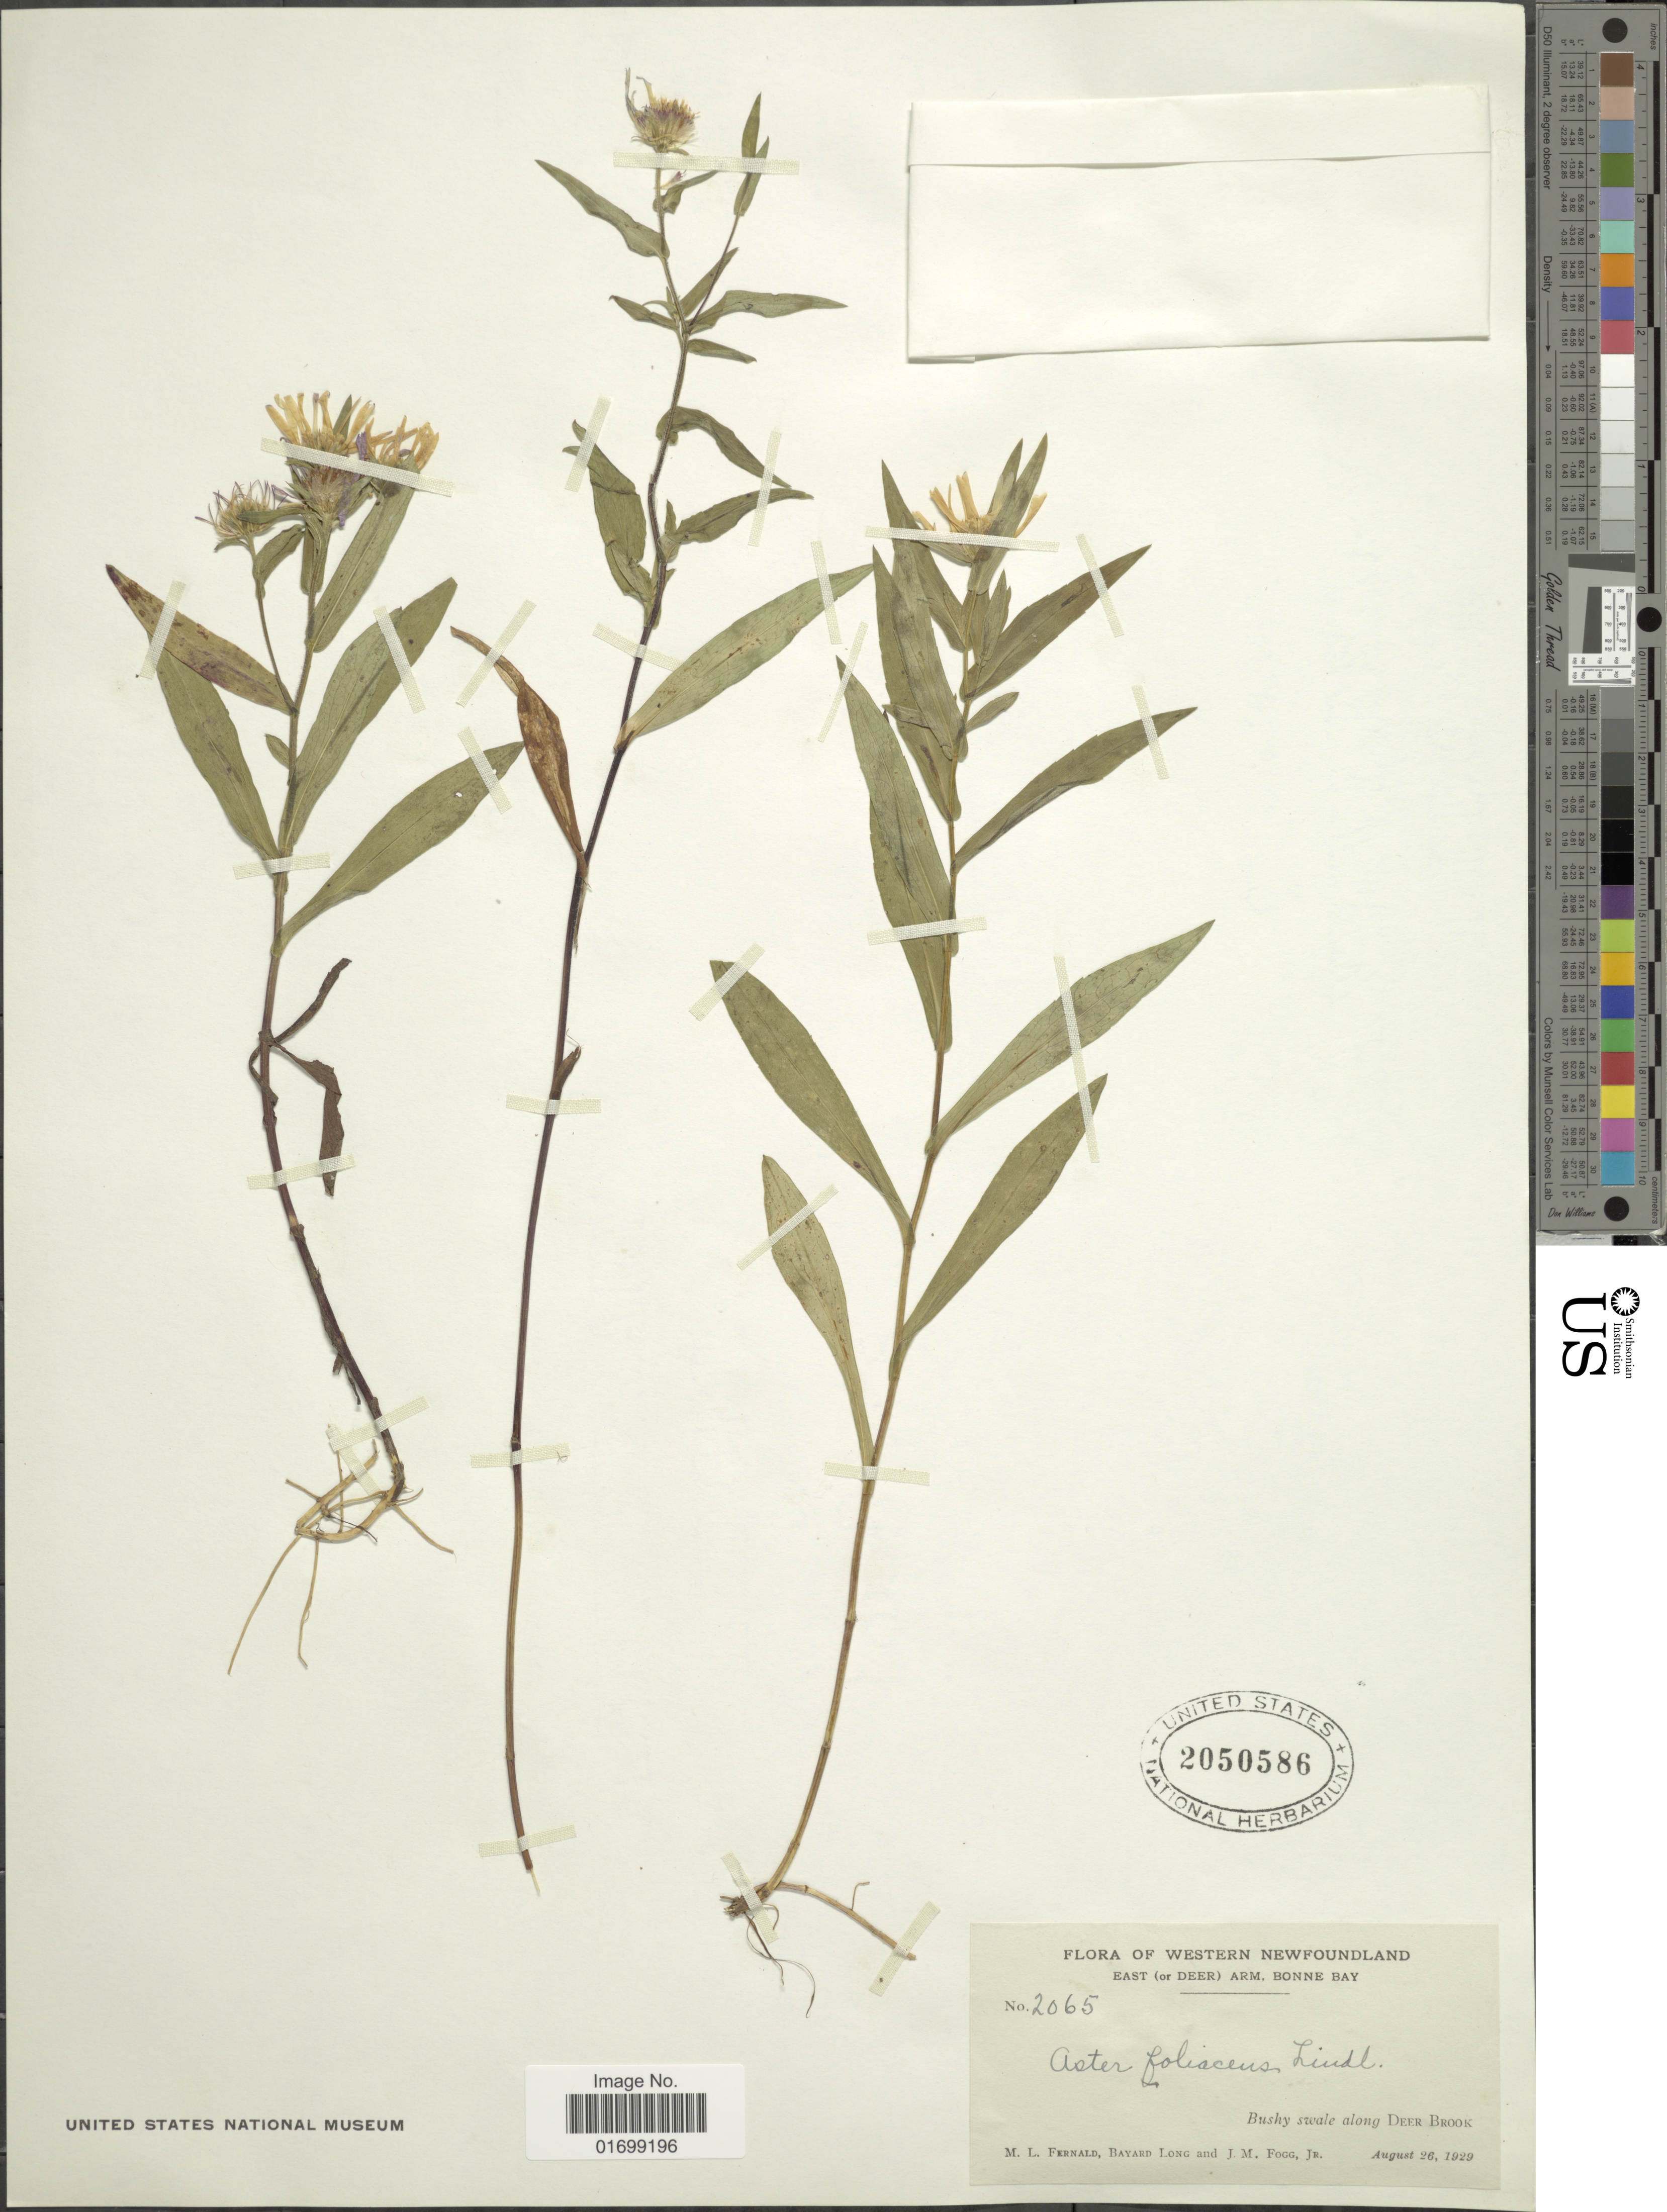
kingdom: Plantae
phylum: Tracheophyta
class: Magnoliopsida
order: Asterales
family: Asteraceae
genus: Symphyotrichum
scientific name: Symphyotrichum foliaceum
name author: (Lindl. ex DC.) G.L. Nesom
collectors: M. L. Fernald, B. Long & J. Fogg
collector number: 2065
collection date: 1929-08-26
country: Canada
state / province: Newfoundland and Labrador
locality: Western Newfoundland, East (or Deer) Arm, Bonne Bay, Bushy swale along Deer Brook.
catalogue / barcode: US 2050586